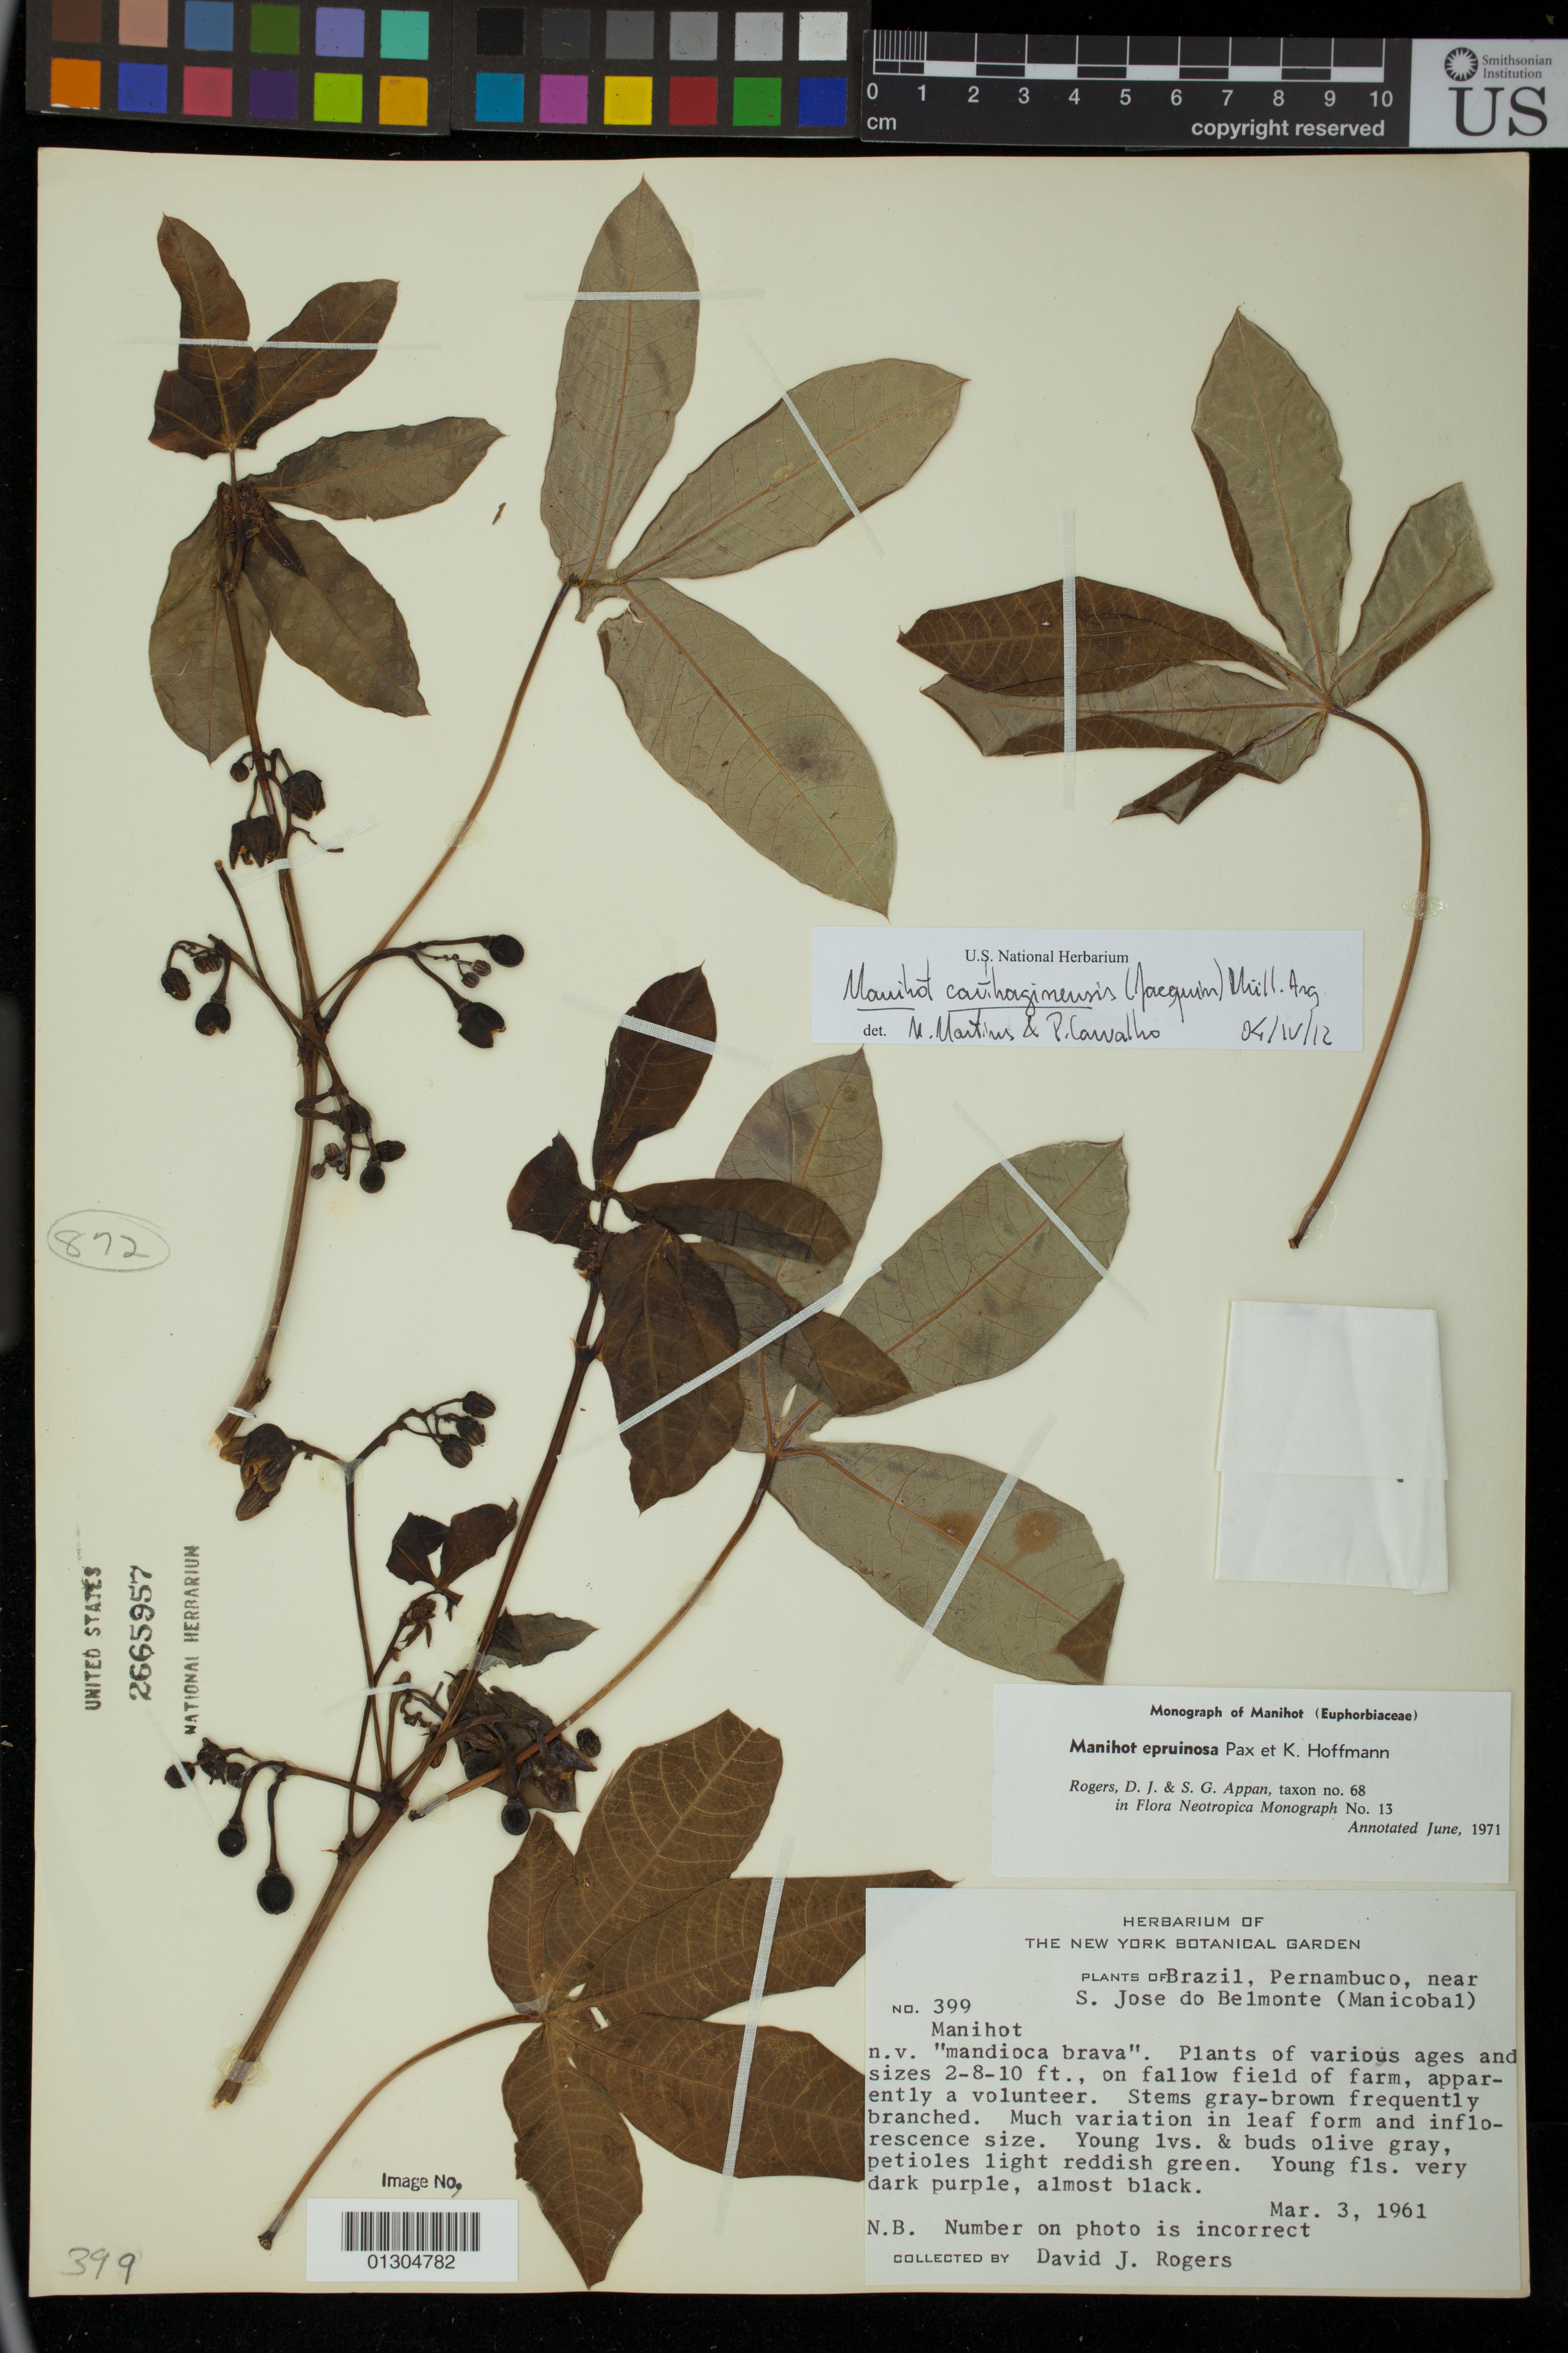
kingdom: Plantae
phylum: Tracheophyta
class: Magnoliopsida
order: Malpighiales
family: Euphorbiaceae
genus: Manihot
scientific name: Manihot carthagenensis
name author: (Jacq.) Müll. Arg.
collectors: D. J. Rogers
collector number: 399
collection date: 1961-03-03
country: Brazil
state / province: Pernambuco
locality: near S. Jose do Belmonte (Manicobal)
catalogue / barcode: US 2665957